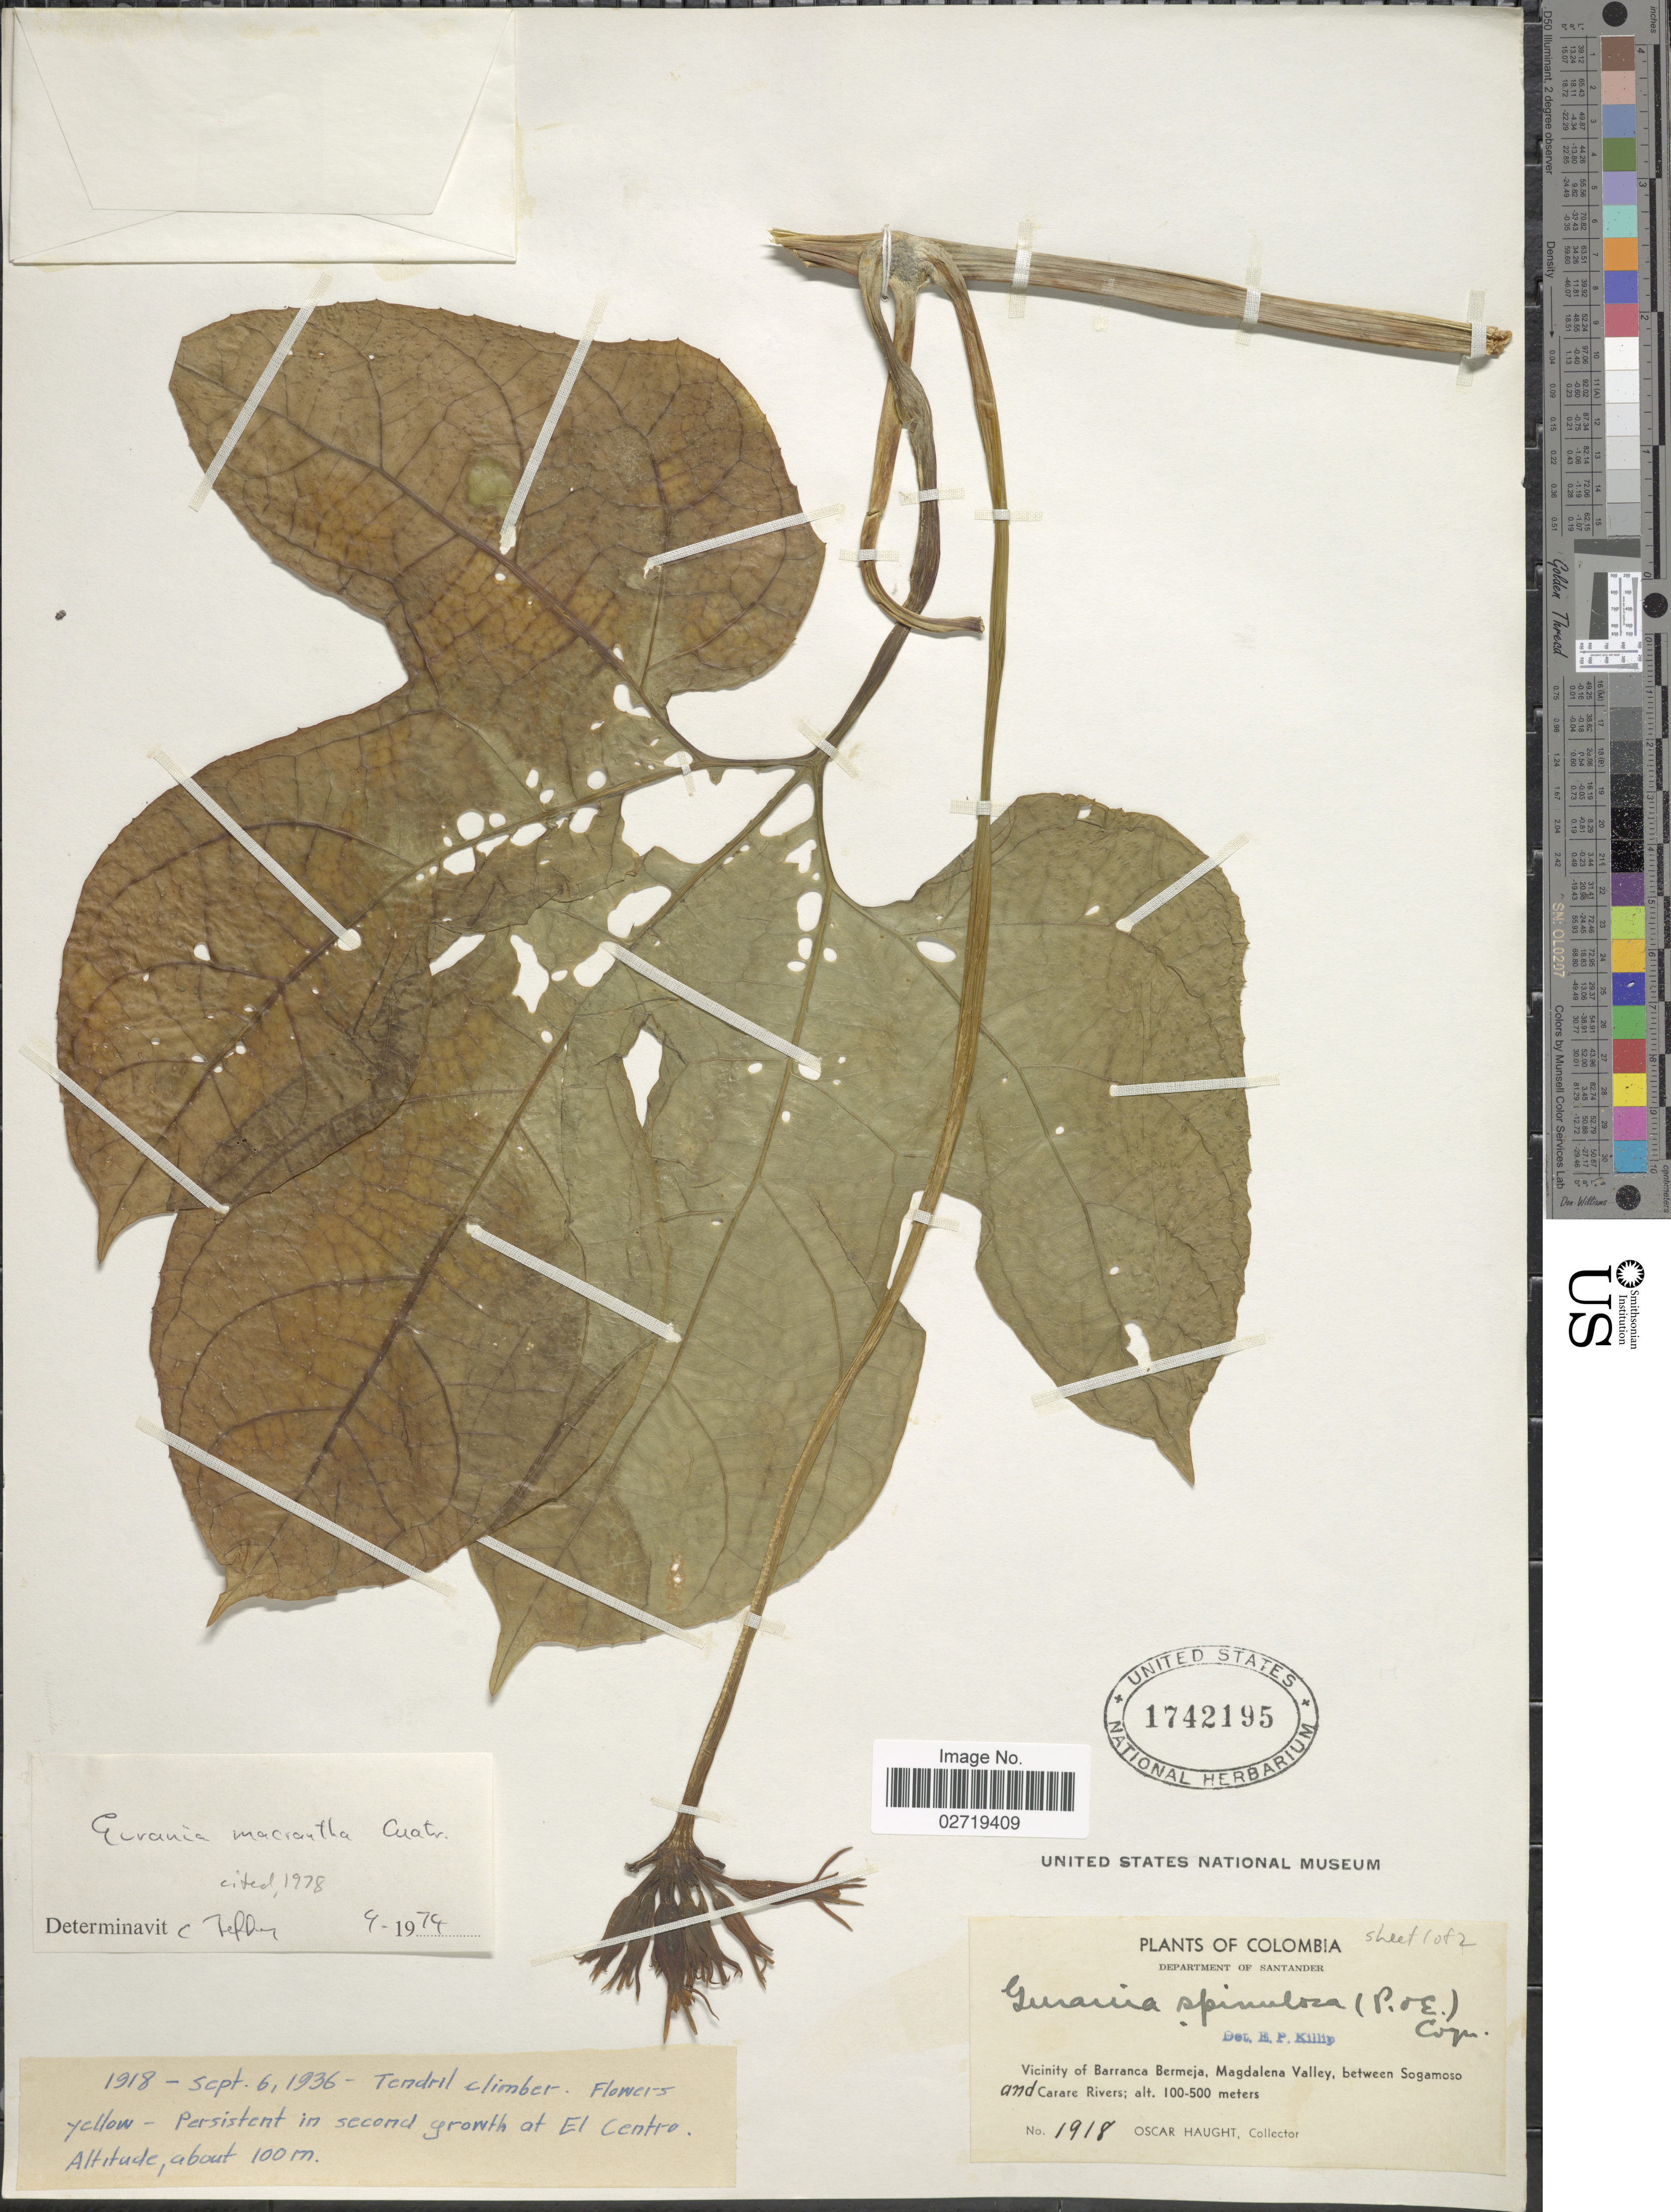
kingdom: Plantae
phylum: Tracheophyta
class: Magnoliopsida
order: Cucurbitales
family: Cucurbitaceae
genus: Gurania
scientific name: Gurania macrantha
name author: Cuatrec.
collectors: O. Haught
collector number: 1918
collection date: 1936-09-06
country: Colombia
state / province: Santander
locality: Department of Santander, Vicinity of Barranca Bermeja, Magdalena Valley, between Sogamoso and Carare Rivers. Persistent in second growth at El Centro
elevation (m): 100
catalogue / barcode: US 1742195